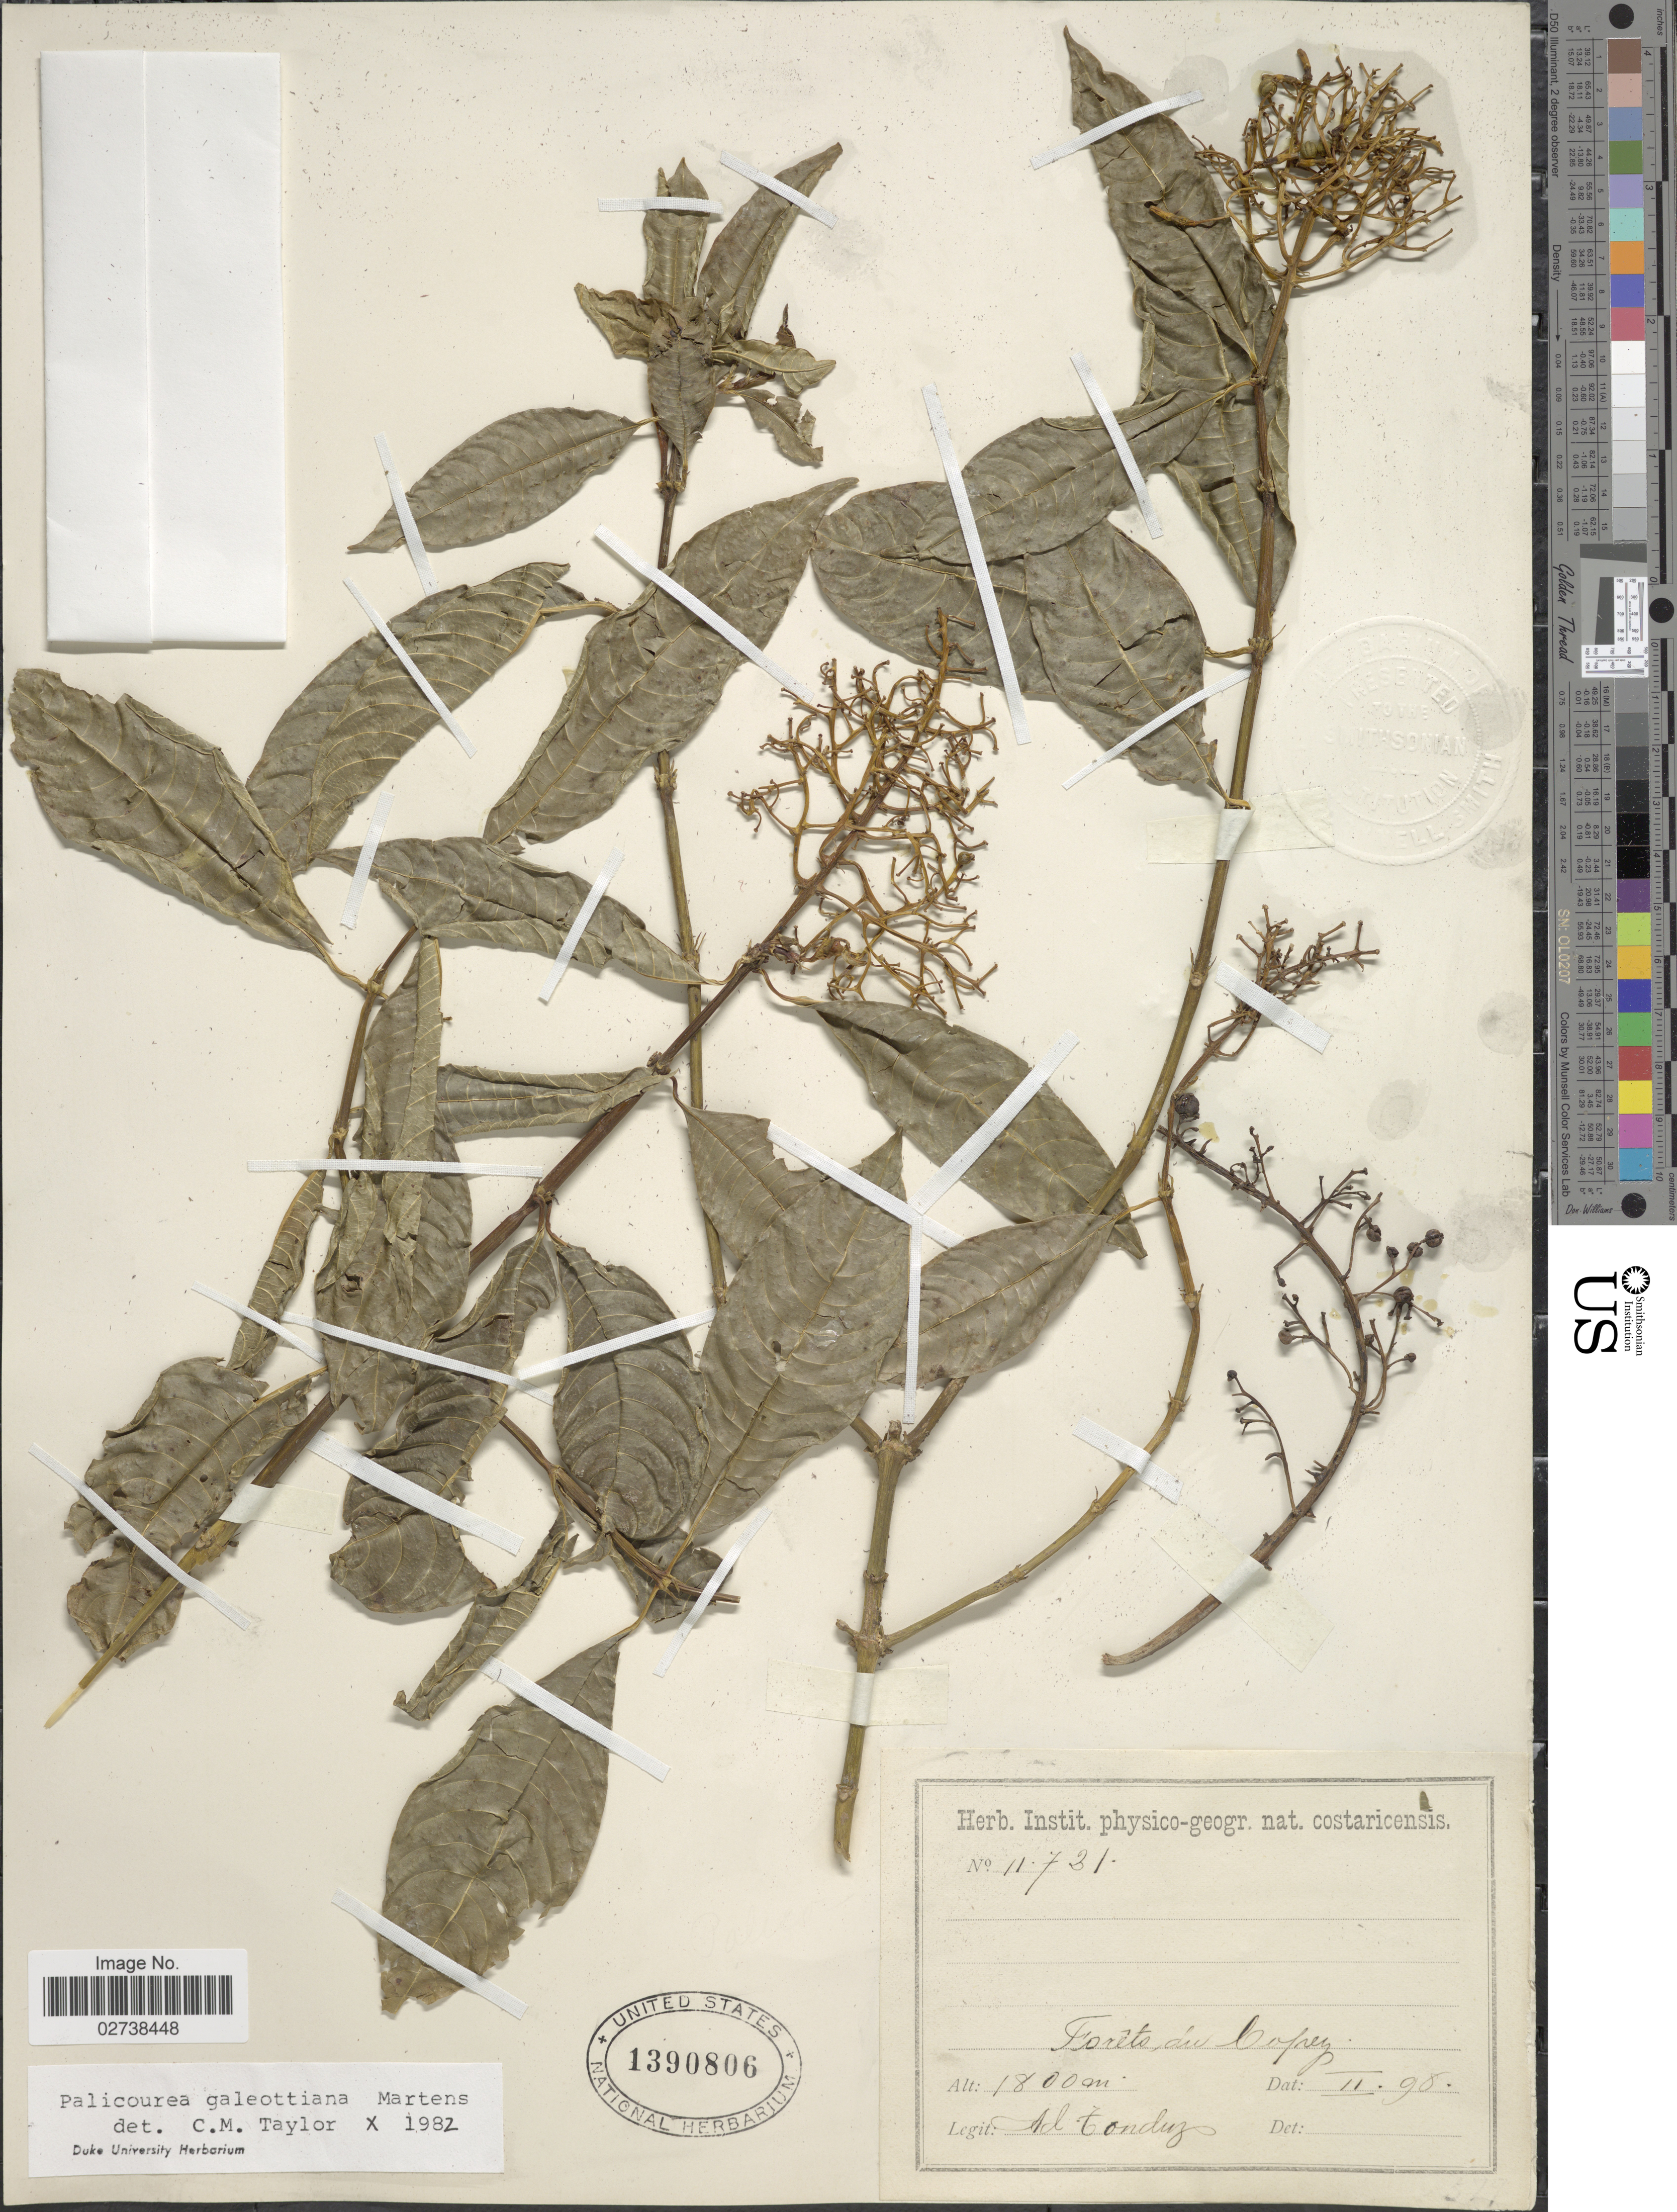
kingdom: Plantae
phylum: Tracheophyta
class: Magnoliopsida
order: Gentianales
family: Rubiaceae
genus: Palicourea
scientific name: Palicourea galeottiana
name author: M. Martens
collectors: A. Tonduz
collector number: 11721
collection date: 1898-02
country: Costa Rica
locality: Forets du Copey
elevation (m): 1800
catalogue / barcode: US 1390806